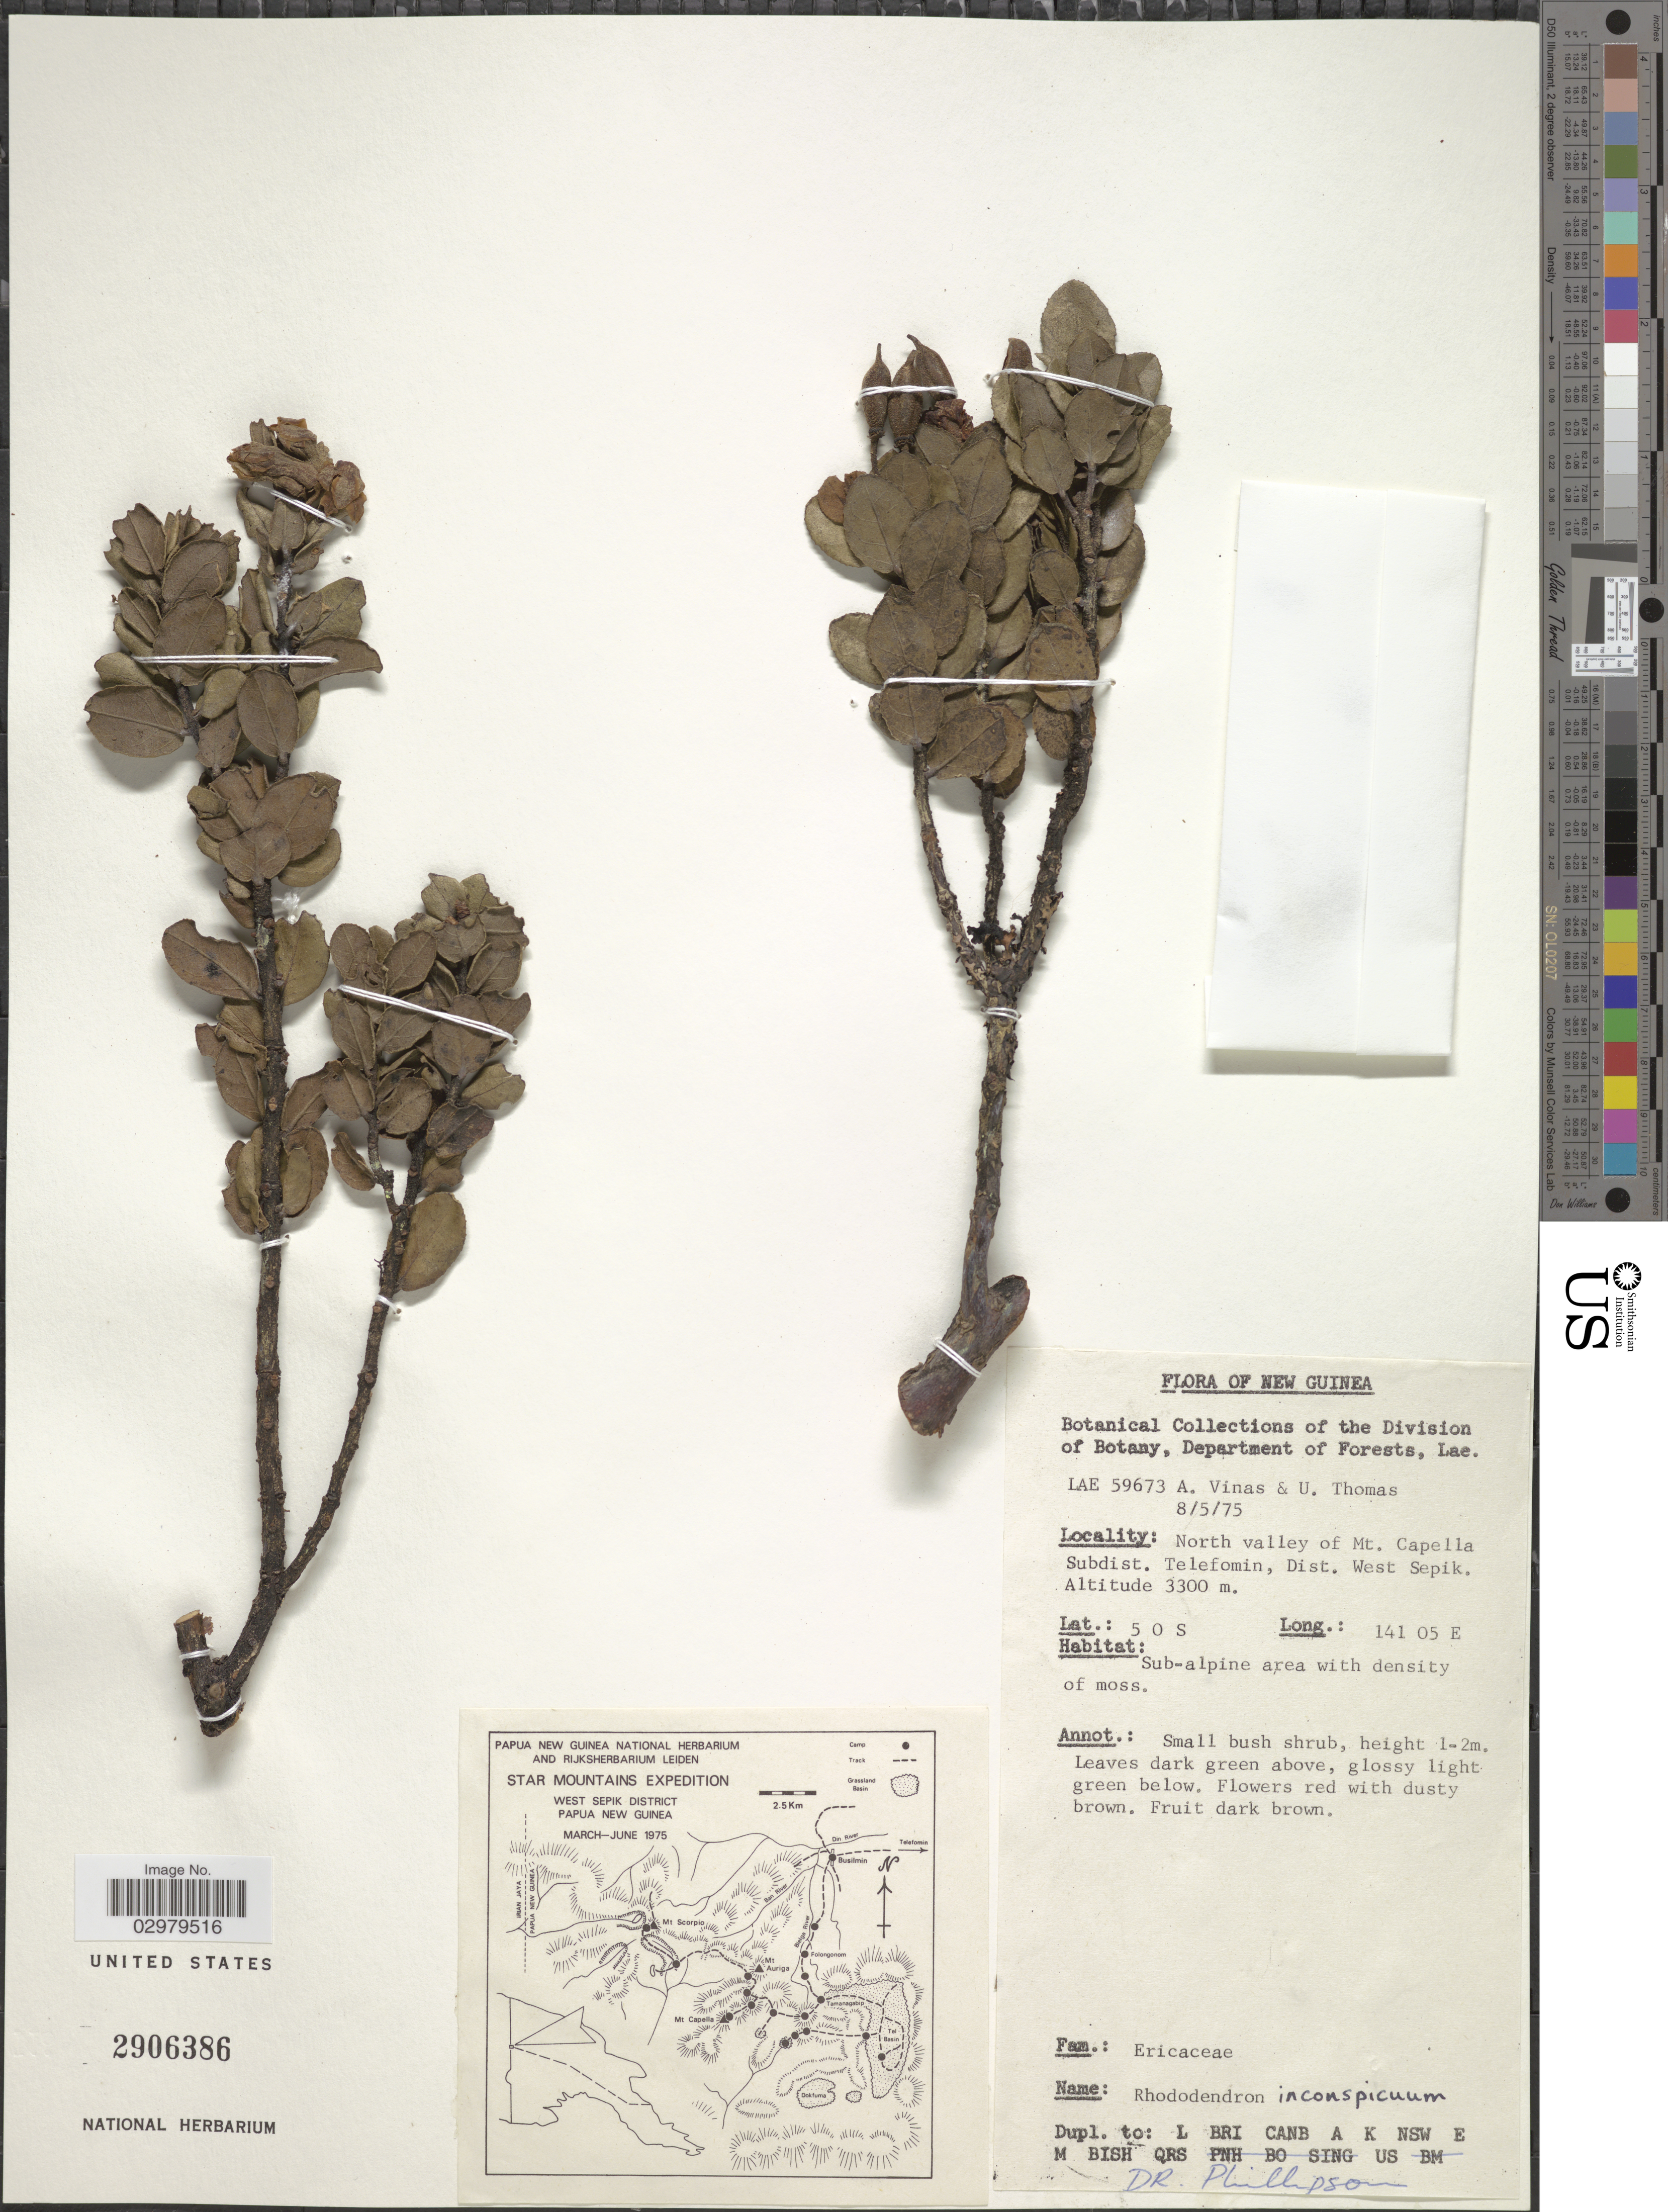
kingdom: Plantae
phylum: Tracheophyta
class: Magnoliopsida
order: Ericales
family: Ericaceae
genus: Rhododendron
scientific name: Rhododendron inconspicuum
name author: J.J. Sm.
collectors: A. Vinas & U. Thomas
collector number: LAE 59673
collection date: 1975-05-08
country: Papua New Guinea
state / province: Sandaun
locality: New Guinea. North valley of Mt. Capella Subdist. Telefomin, Dist. West Sepik.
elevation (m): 3300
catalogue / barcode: US 2906386